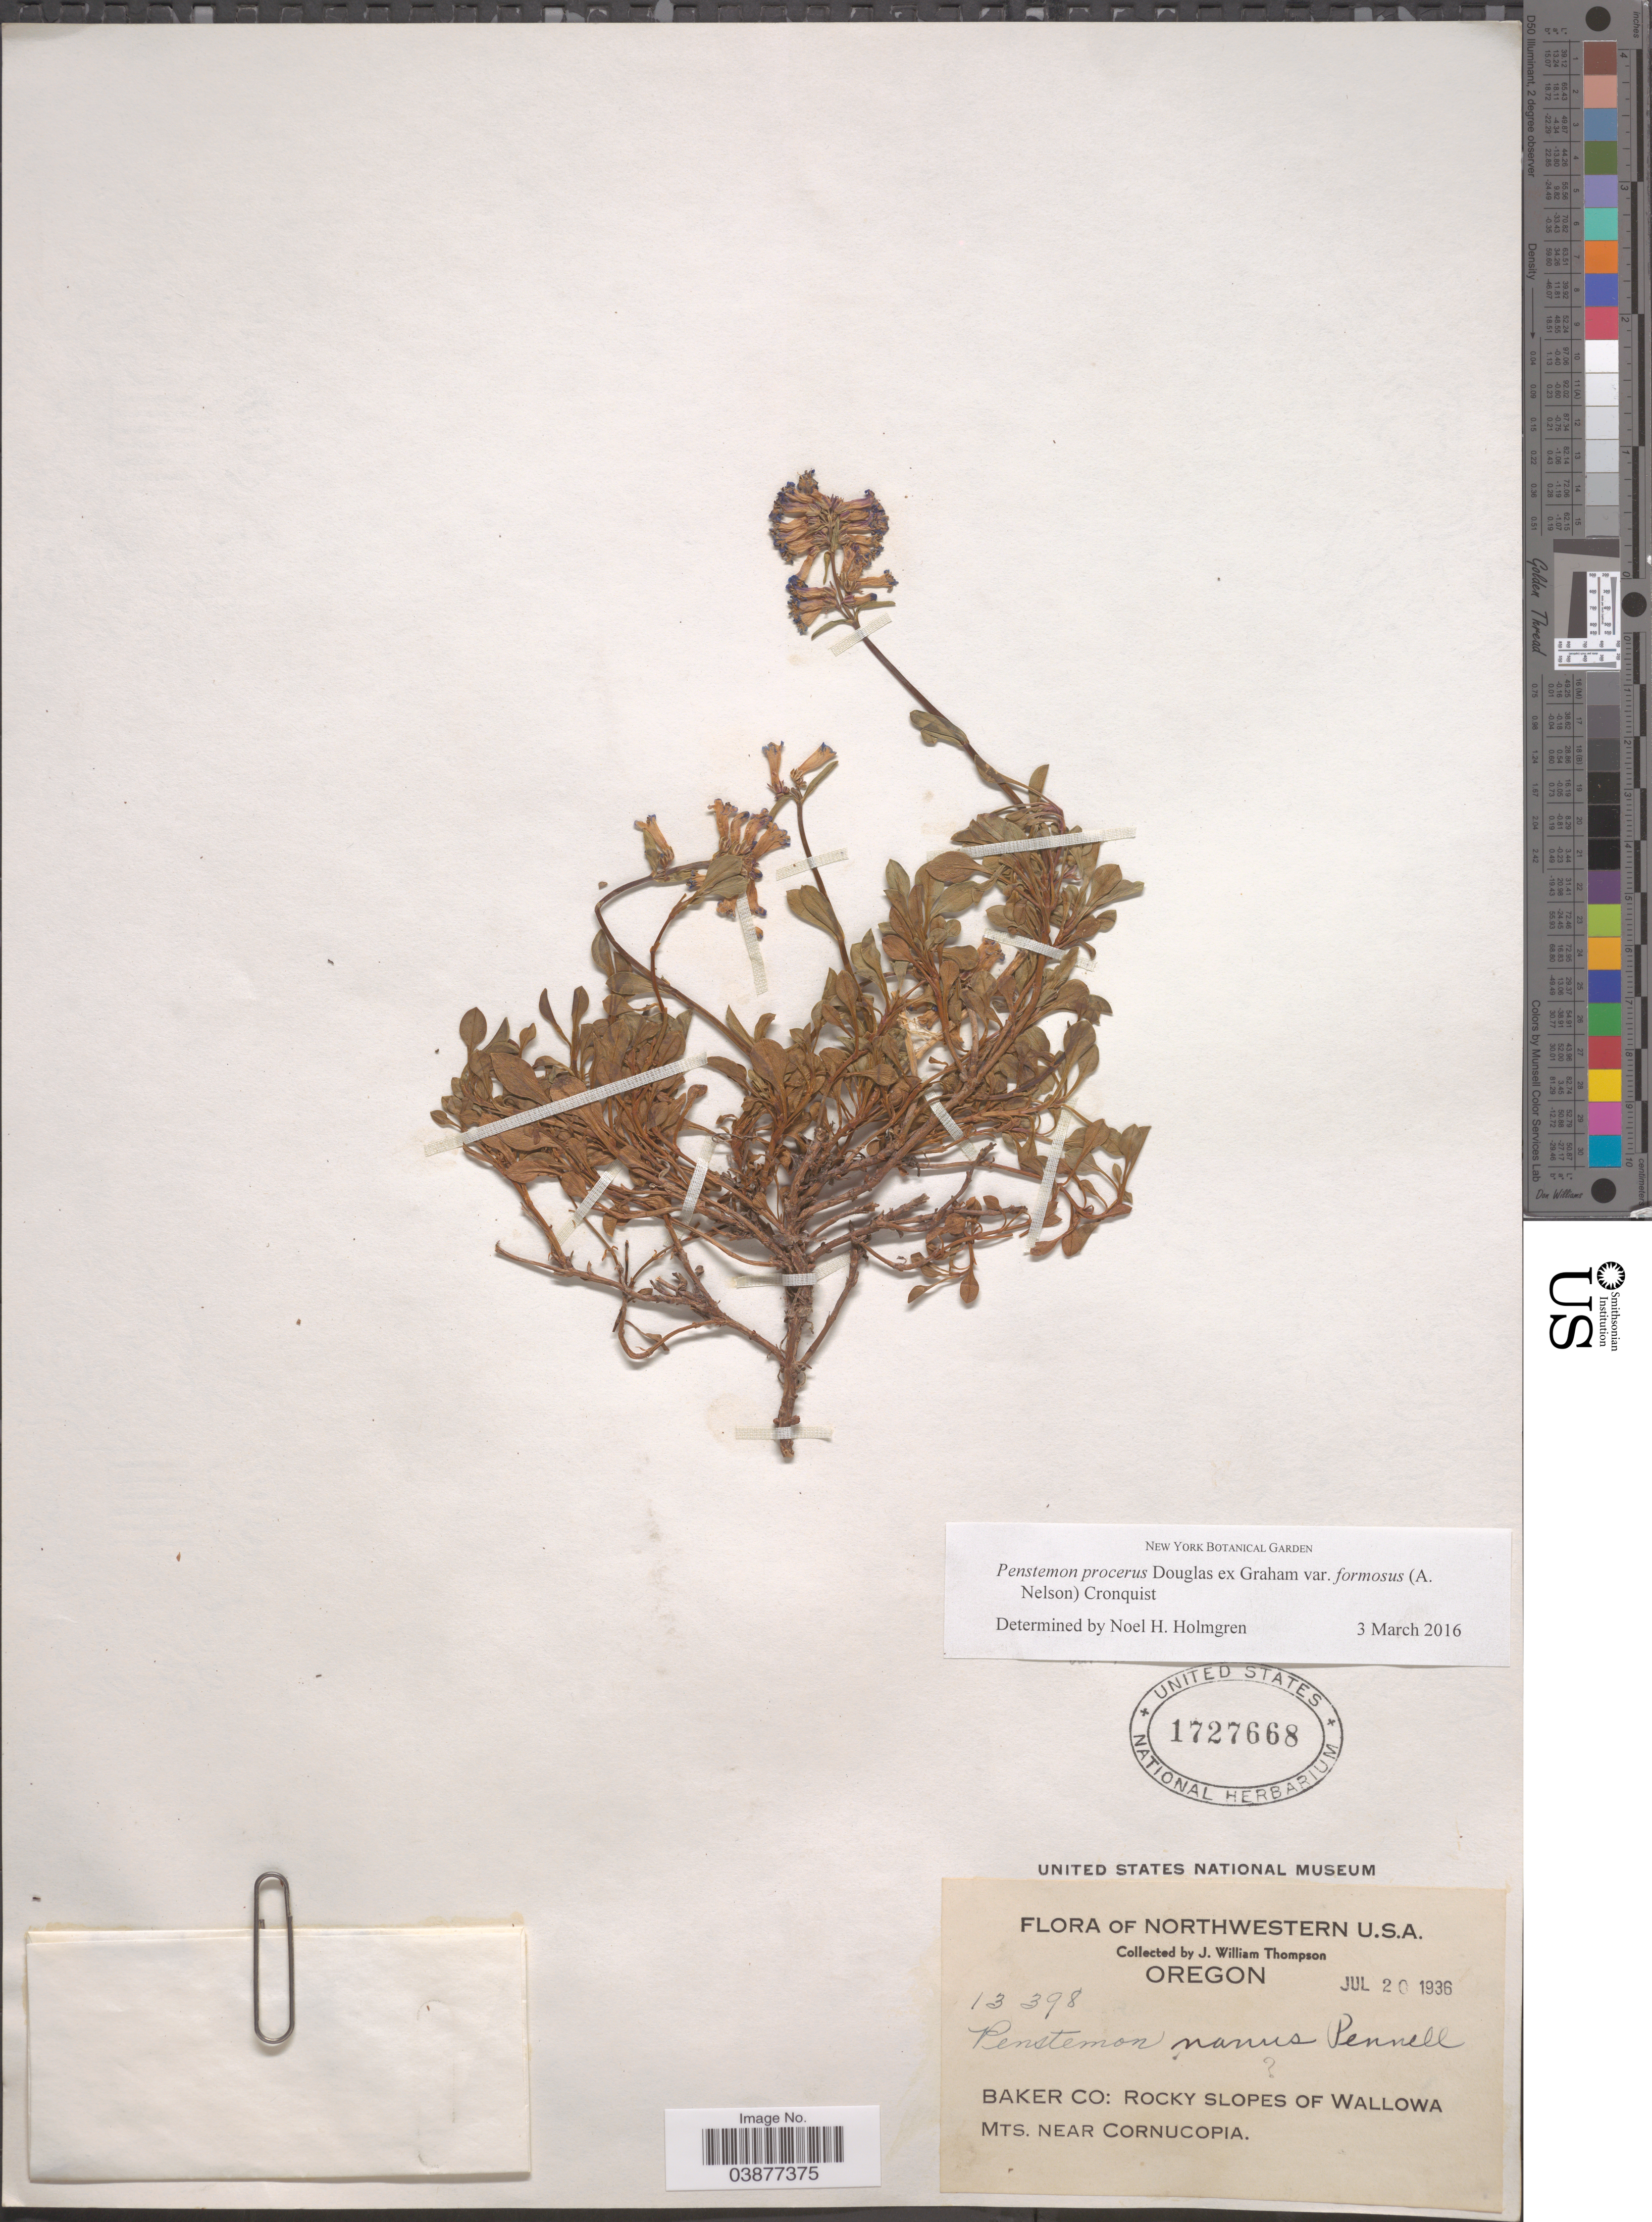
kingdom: Plantae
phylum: Tracheophyta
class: Magnoliopsida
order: Lamiales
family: Plantaginaceae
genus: Penstemon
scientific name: Penstemon procerus var. formosus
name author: (D.D. Keck) Cronquist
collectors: J. W. Thompson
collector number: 13398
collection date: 1936-07-20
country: United States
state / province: Oregon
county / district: Baker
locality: Northwestern U.S.A. Baker Co: Rocky slopes of Wallowa Mts. near Cornucopia.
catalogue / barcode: US 1727668